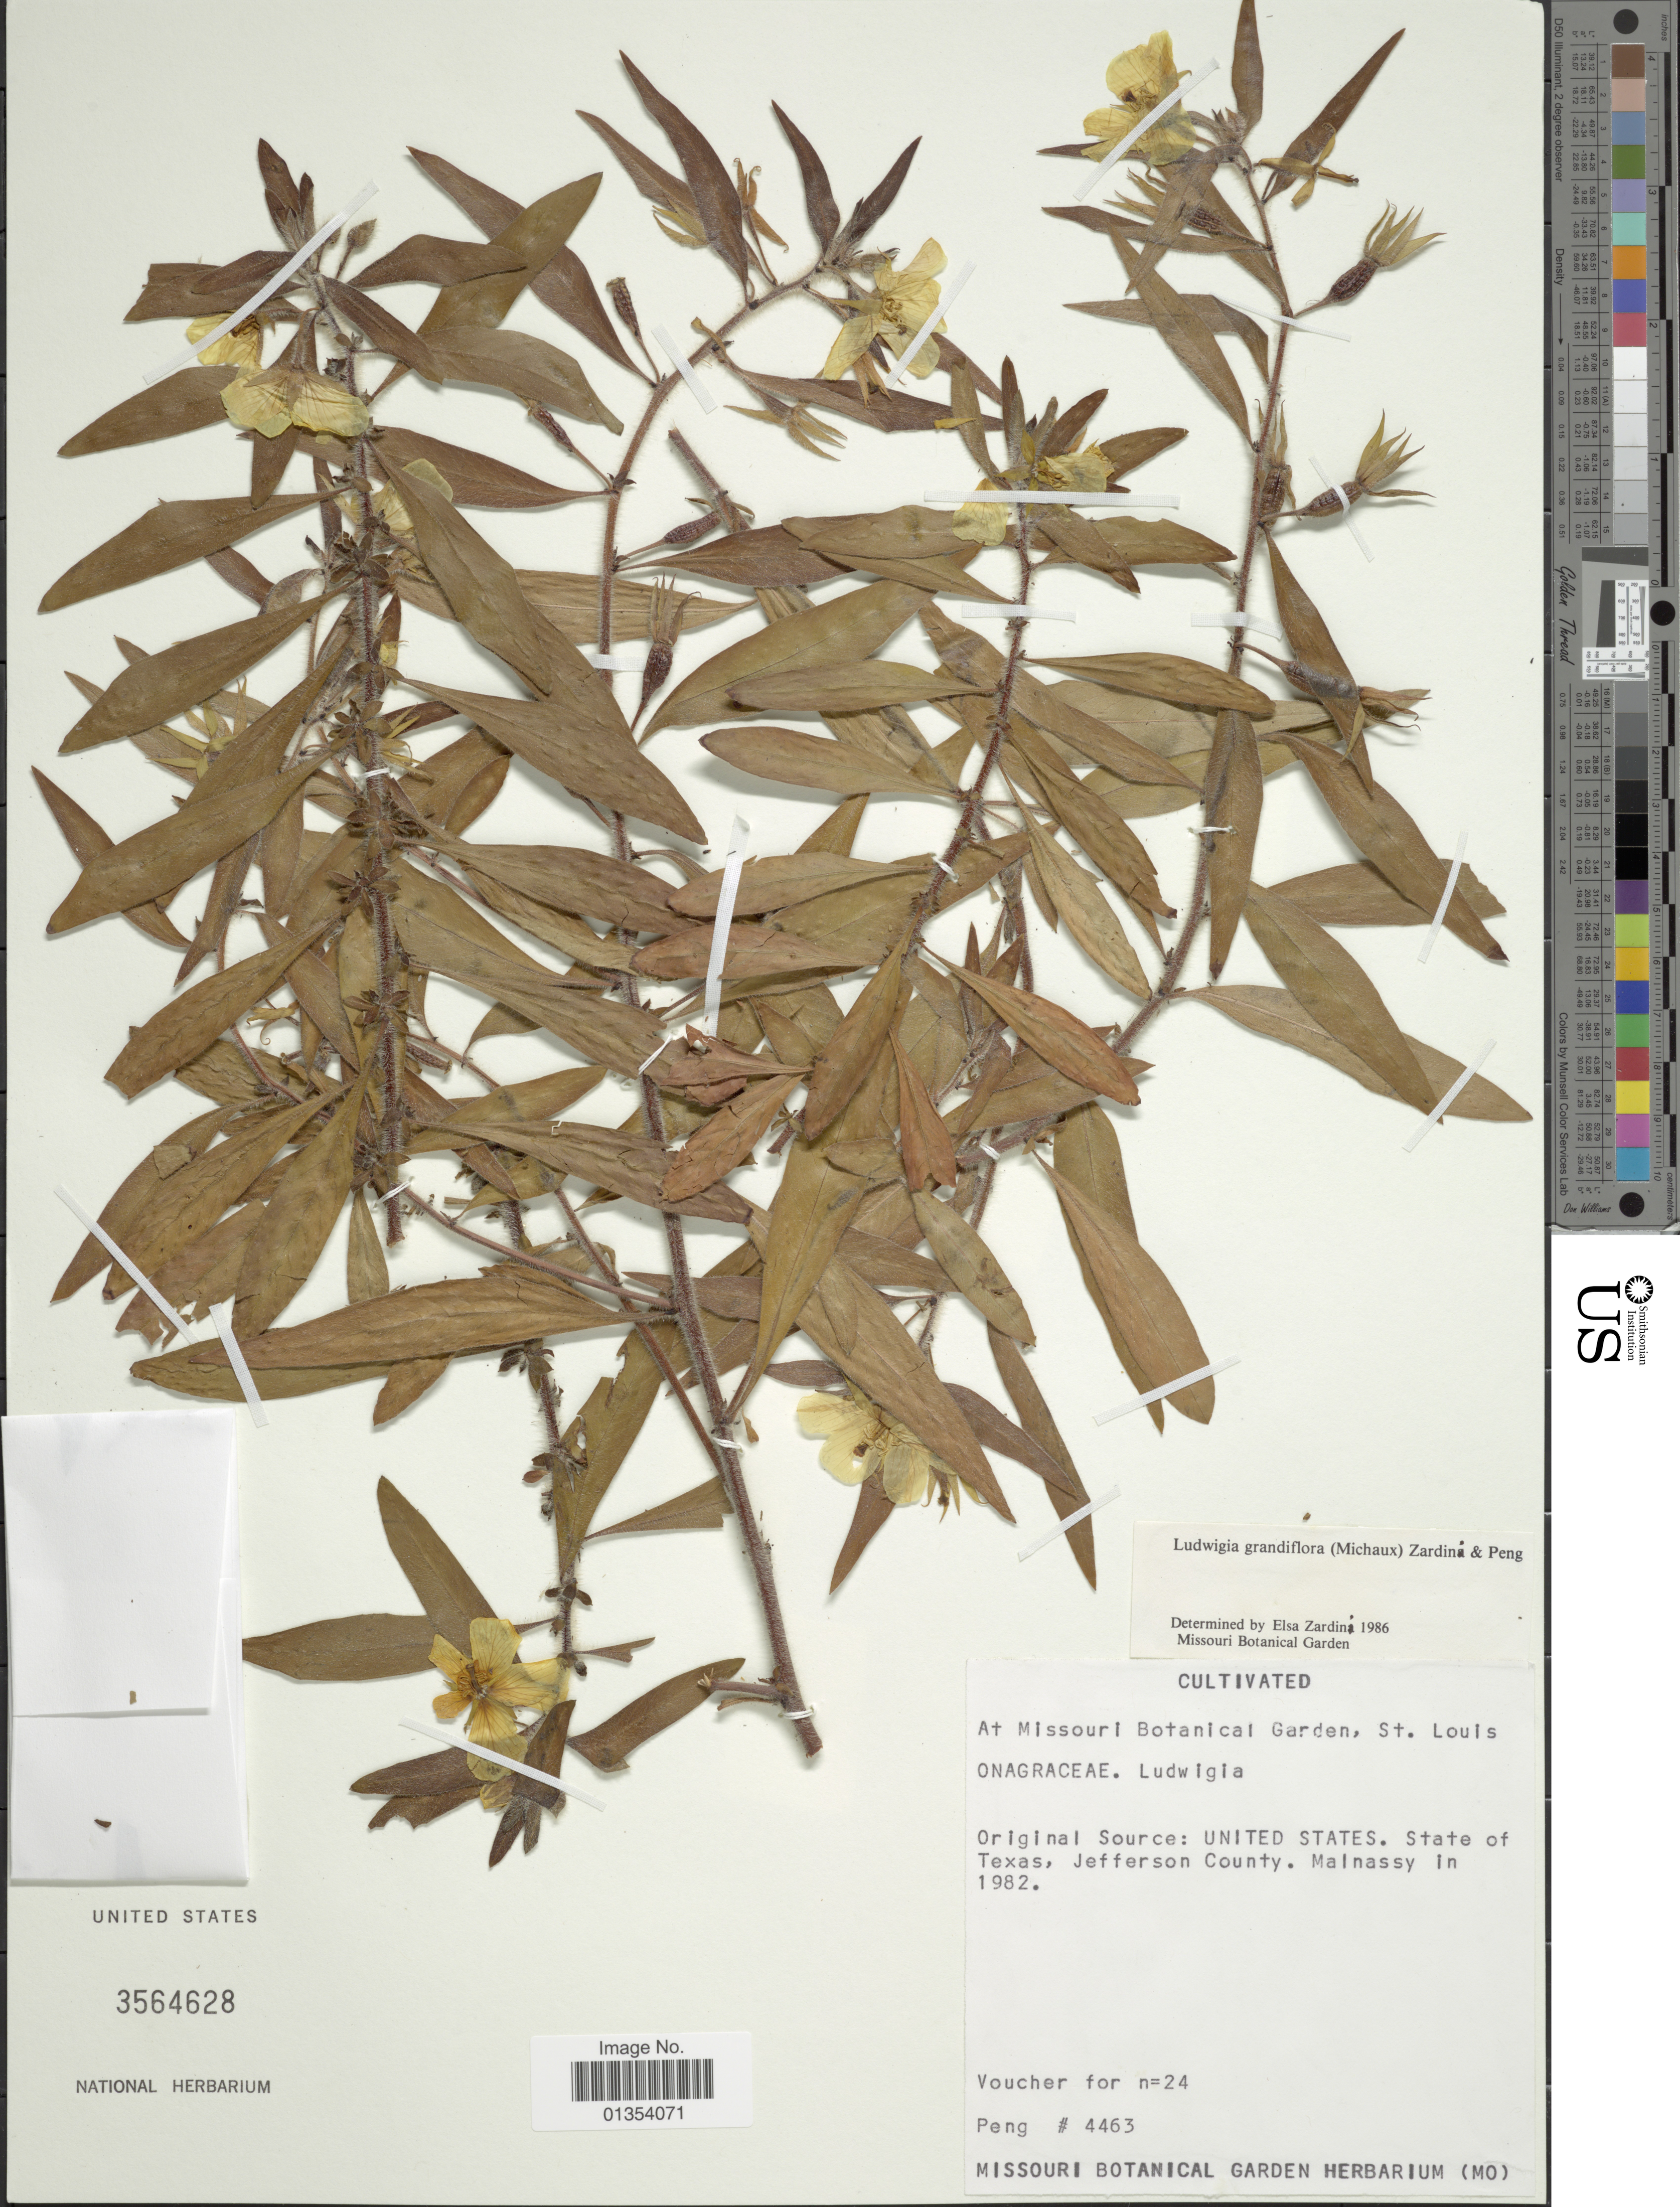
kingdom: Plantae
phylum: Tracheophyta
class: Magnoliopsida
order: Myrtales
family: Onagraceae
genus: Ludwigia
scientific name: Ludwigia grandiflora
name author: (Michx.) Greuter & Burdet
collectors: -- Peng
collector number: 4463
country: United States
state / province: Missouri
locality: At Missouri Botanical Garden, St. Louis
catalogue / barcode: US 3564628